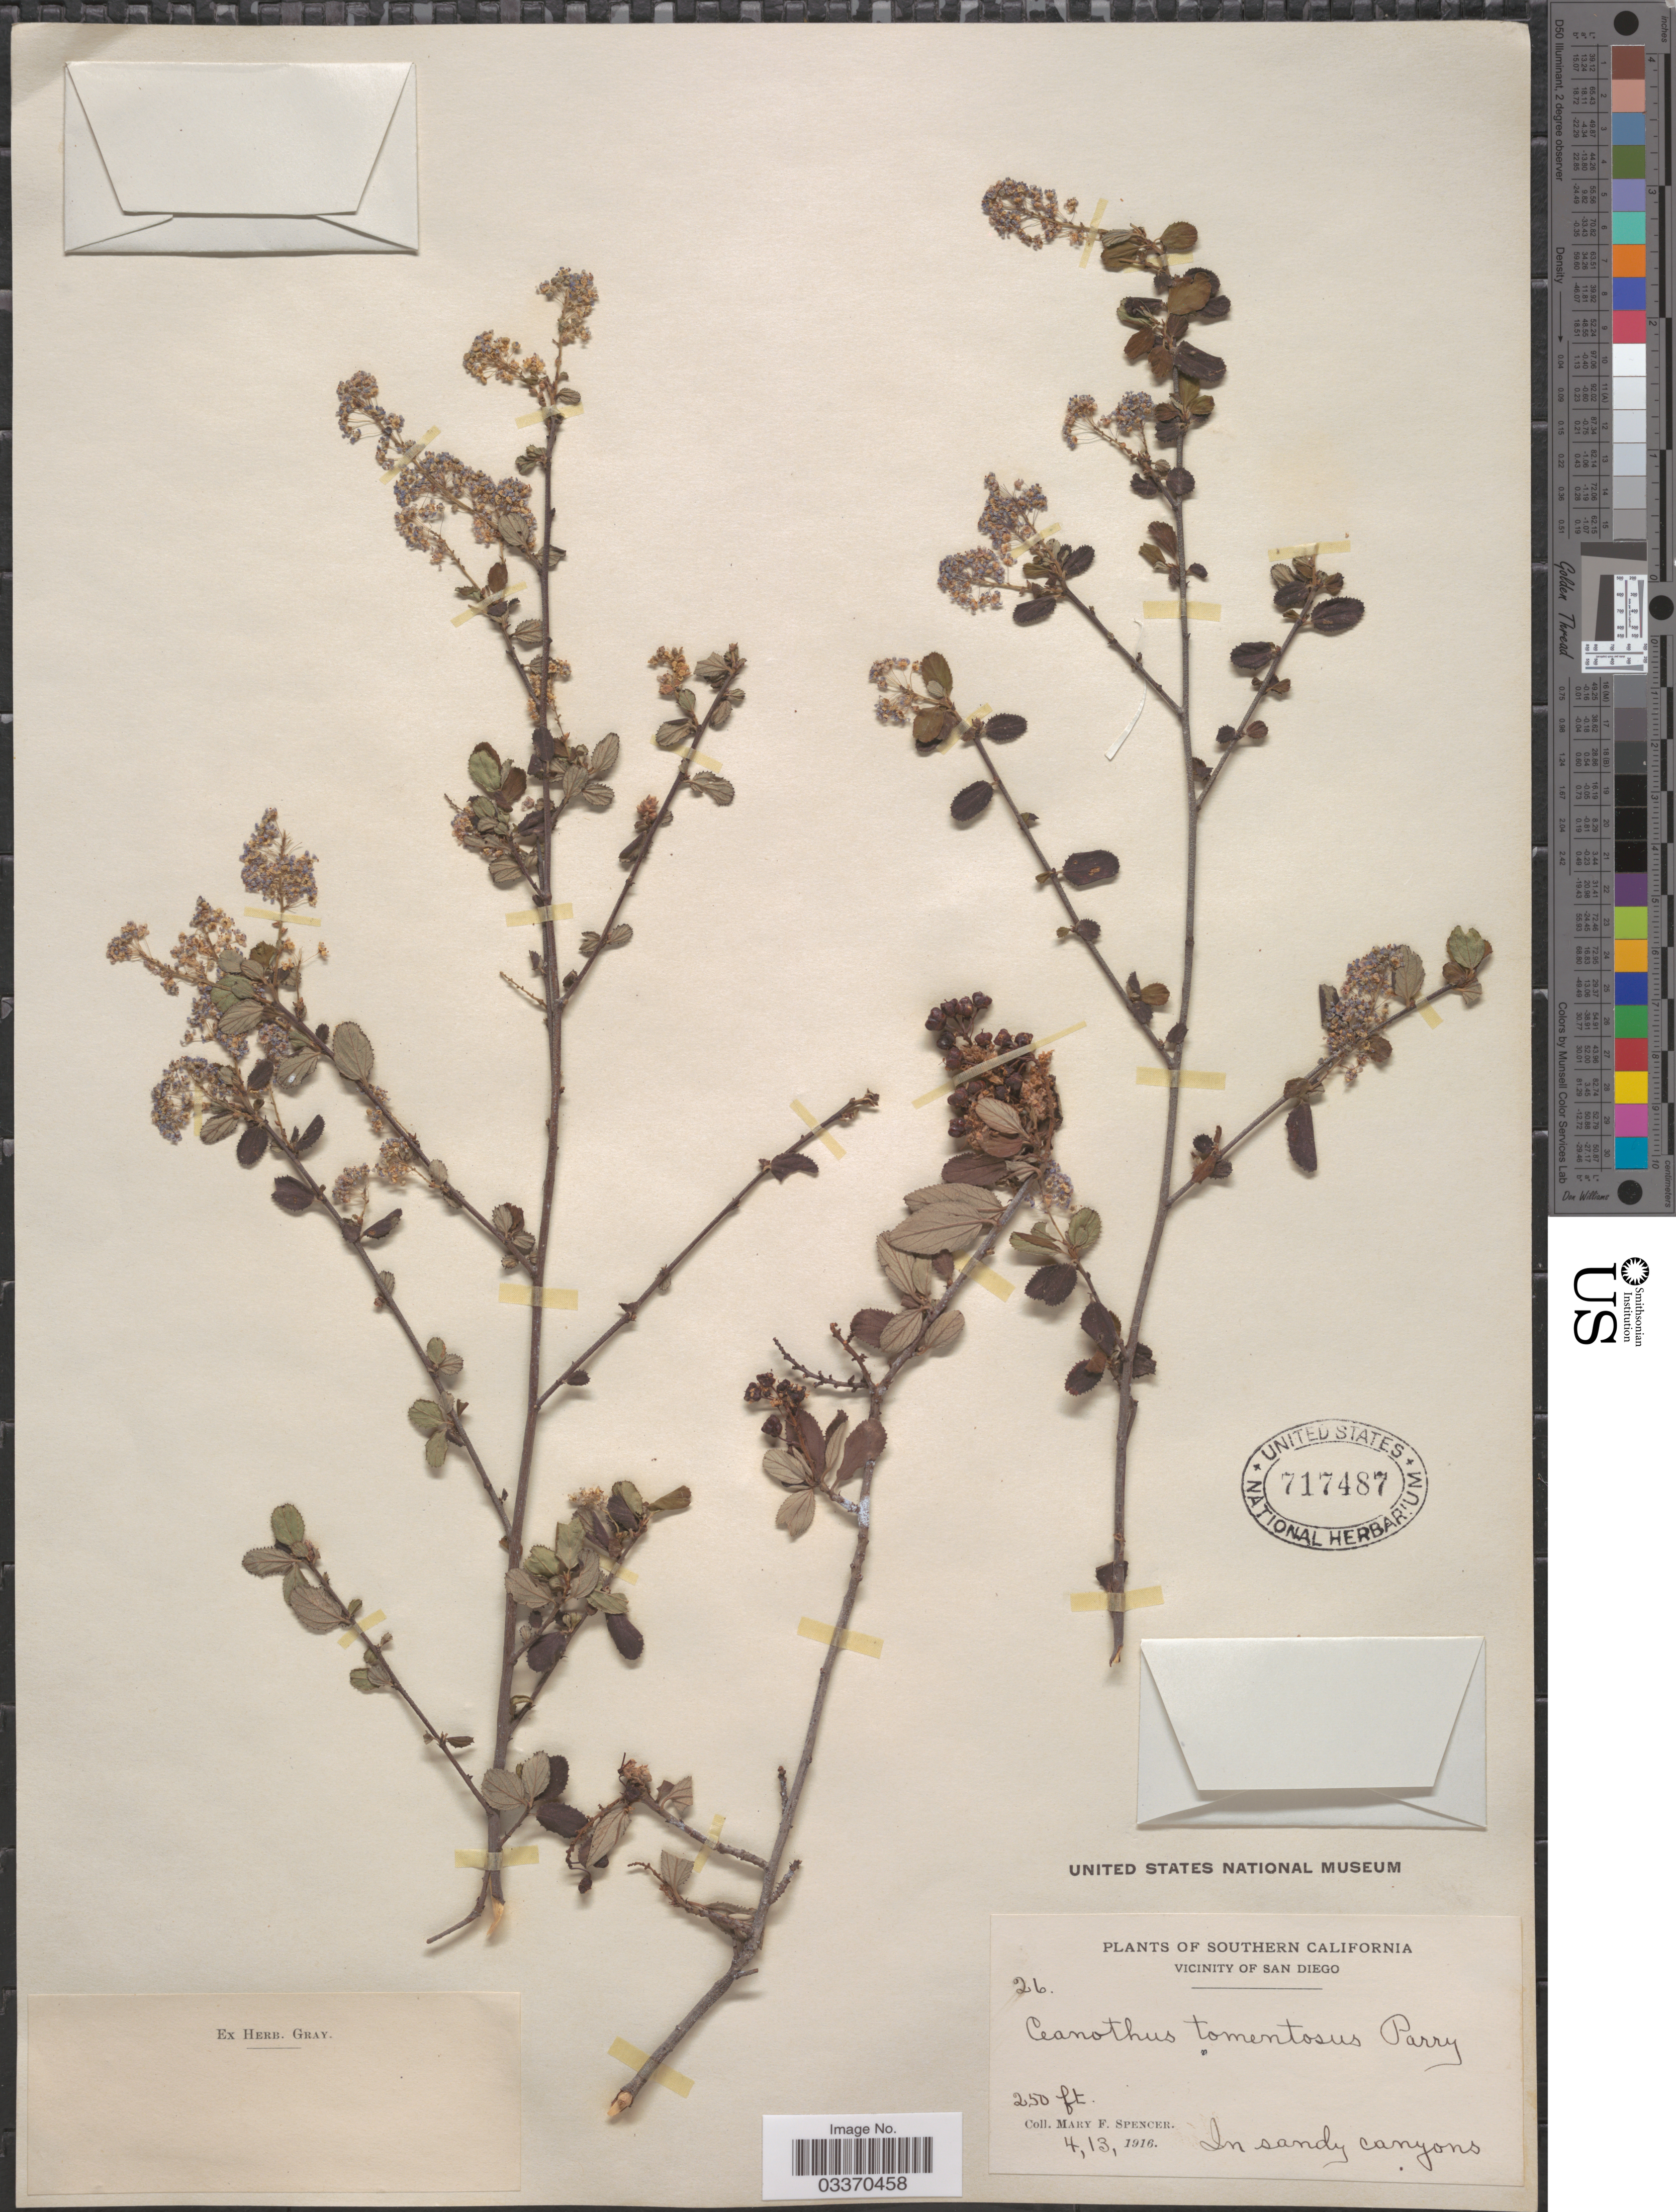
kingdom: Plantae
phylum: Tracheophyta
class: Magnoliopsida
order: Rosales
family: Rhamnaceae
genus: Ceanothus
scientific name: Ceanothus tomentosus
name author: Parry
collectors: M. Spencer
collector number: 26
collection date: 1916-04-13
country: United States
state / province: California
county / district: San Diego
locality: Southern California. Vicinity of San Diego. In sandy canyons.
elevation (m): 76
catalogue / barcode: US 717487